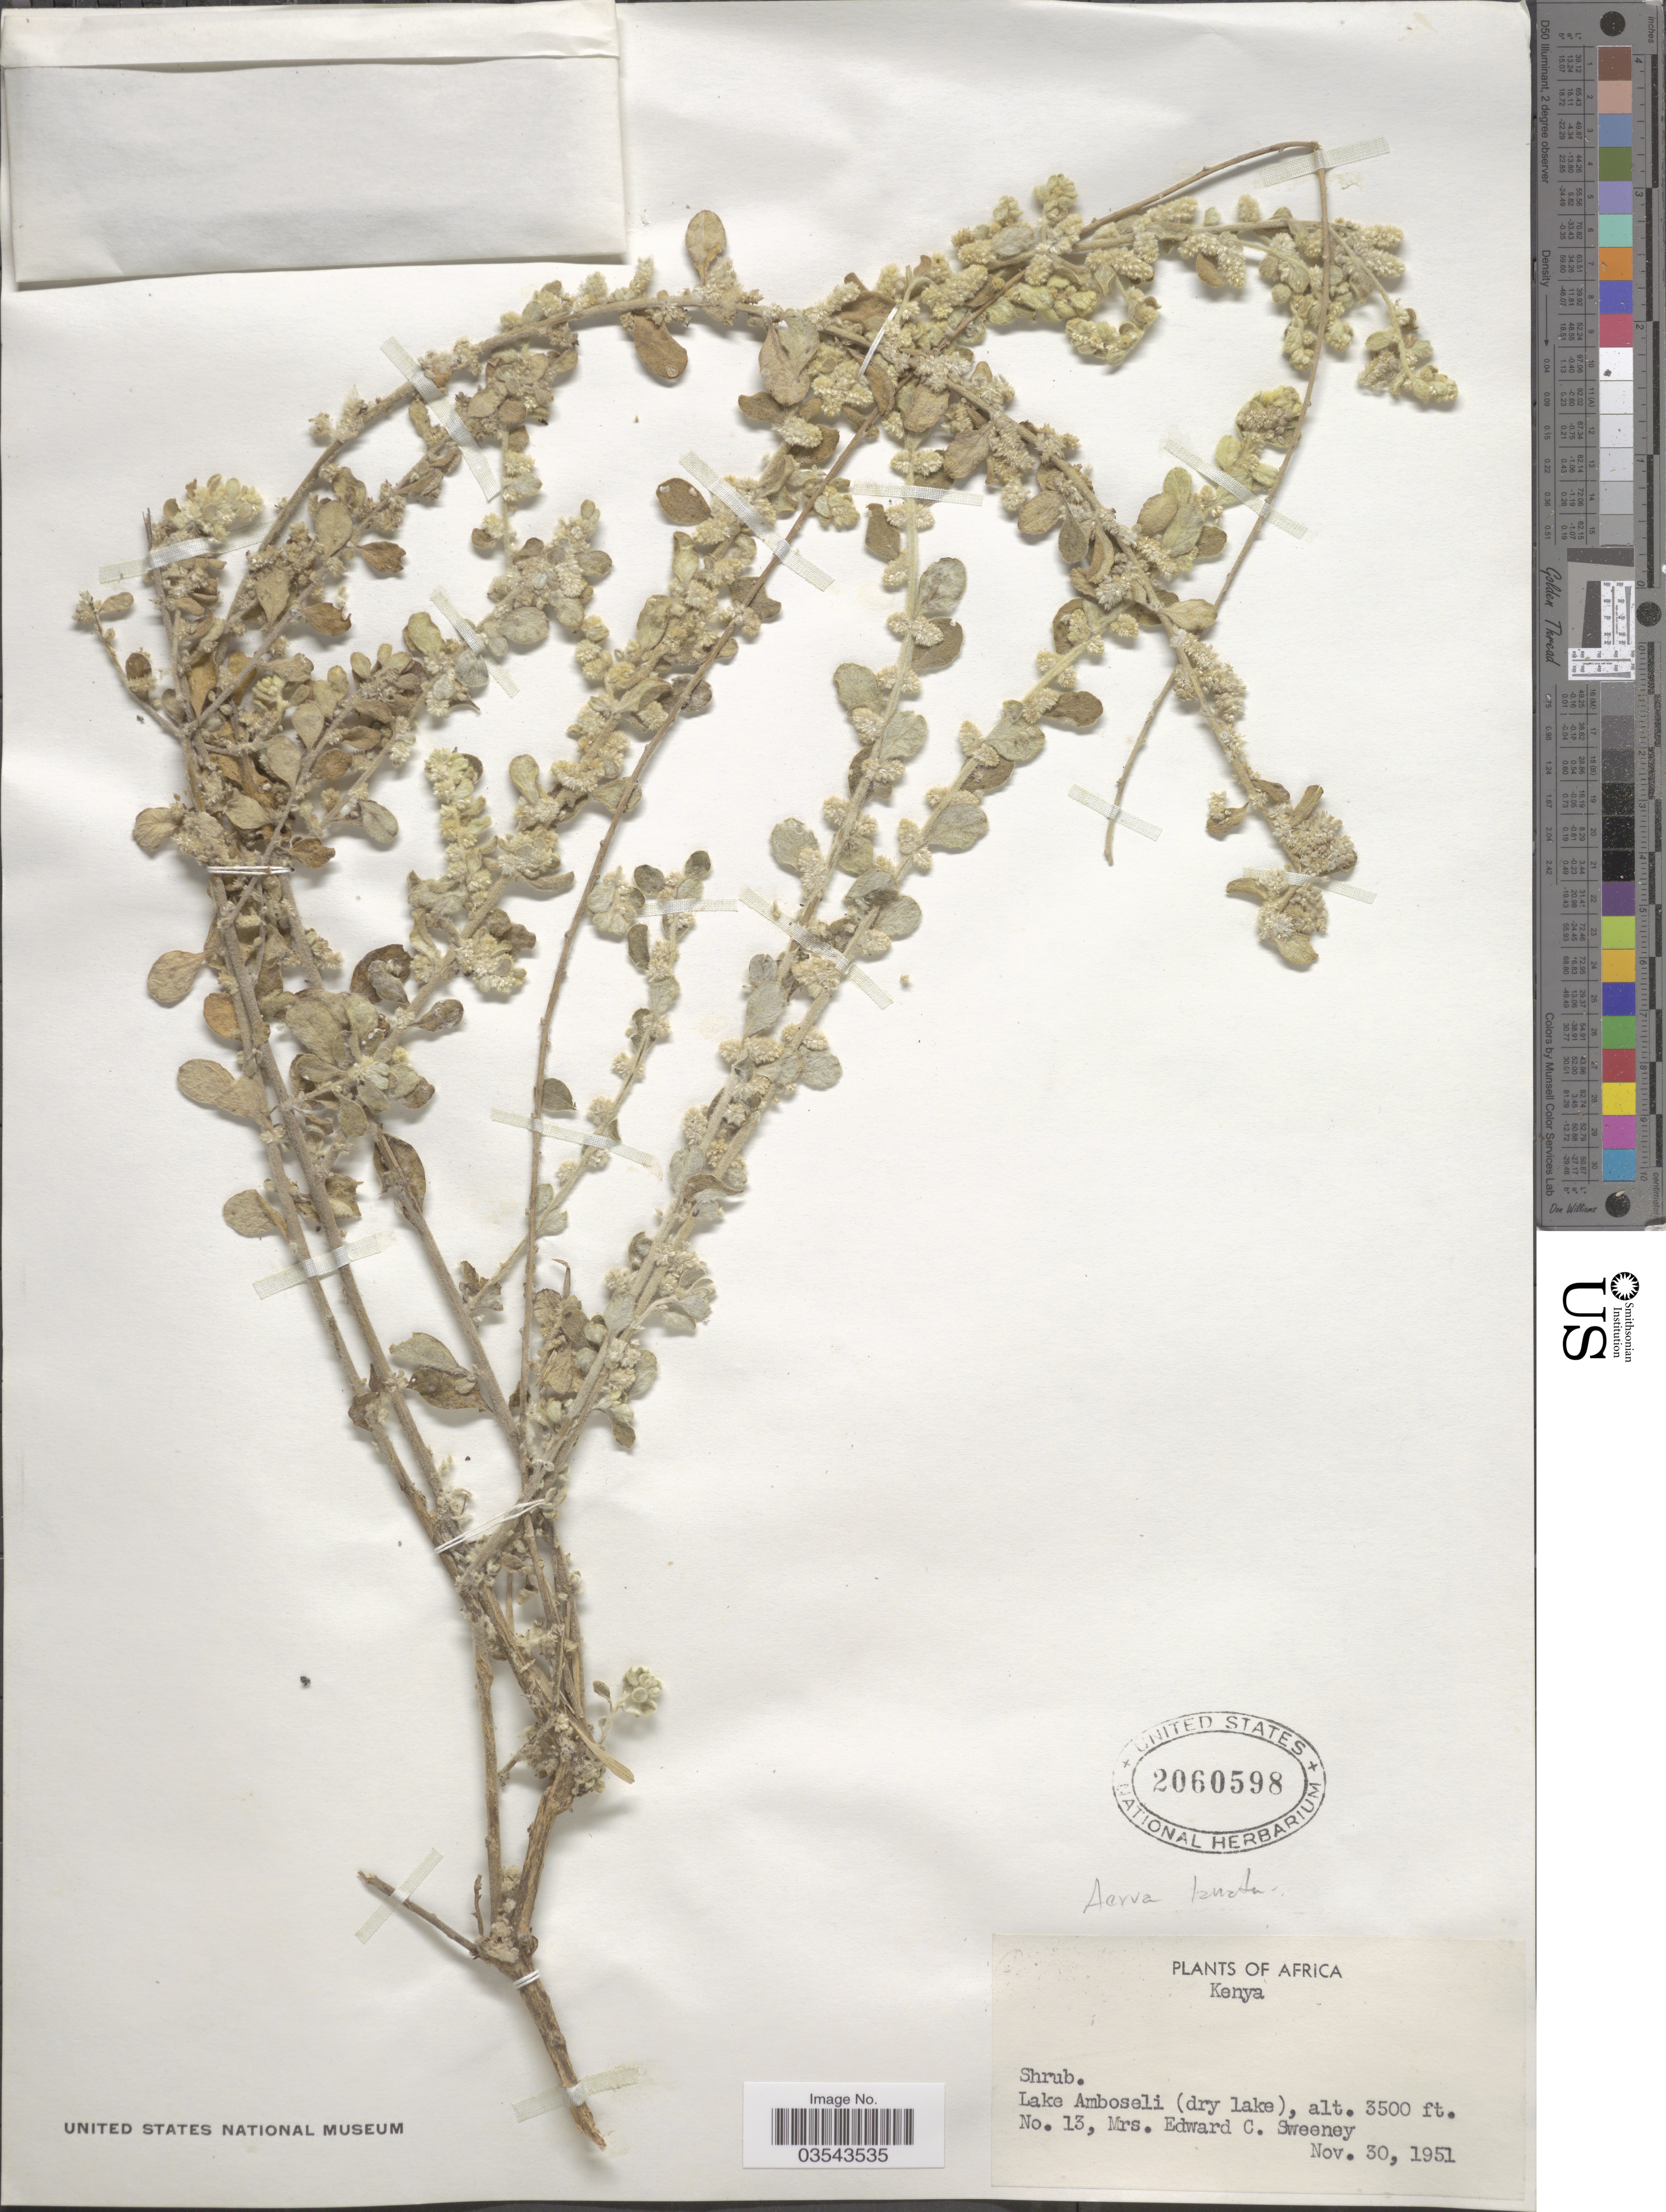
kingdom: Plantae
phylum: Tracheophyta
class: Magnoliopsida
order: Caryophyllales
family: Amaranthaceae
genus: Ouret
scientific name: Ouret lanata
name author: (L.) Kuntze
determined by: U.S. National Herbarium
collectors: E. Sweeney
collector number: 13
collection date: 1951-11-30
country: Kenya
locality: Lake Amboseli (dry lake).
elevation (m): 1067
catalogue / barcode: US 2060598